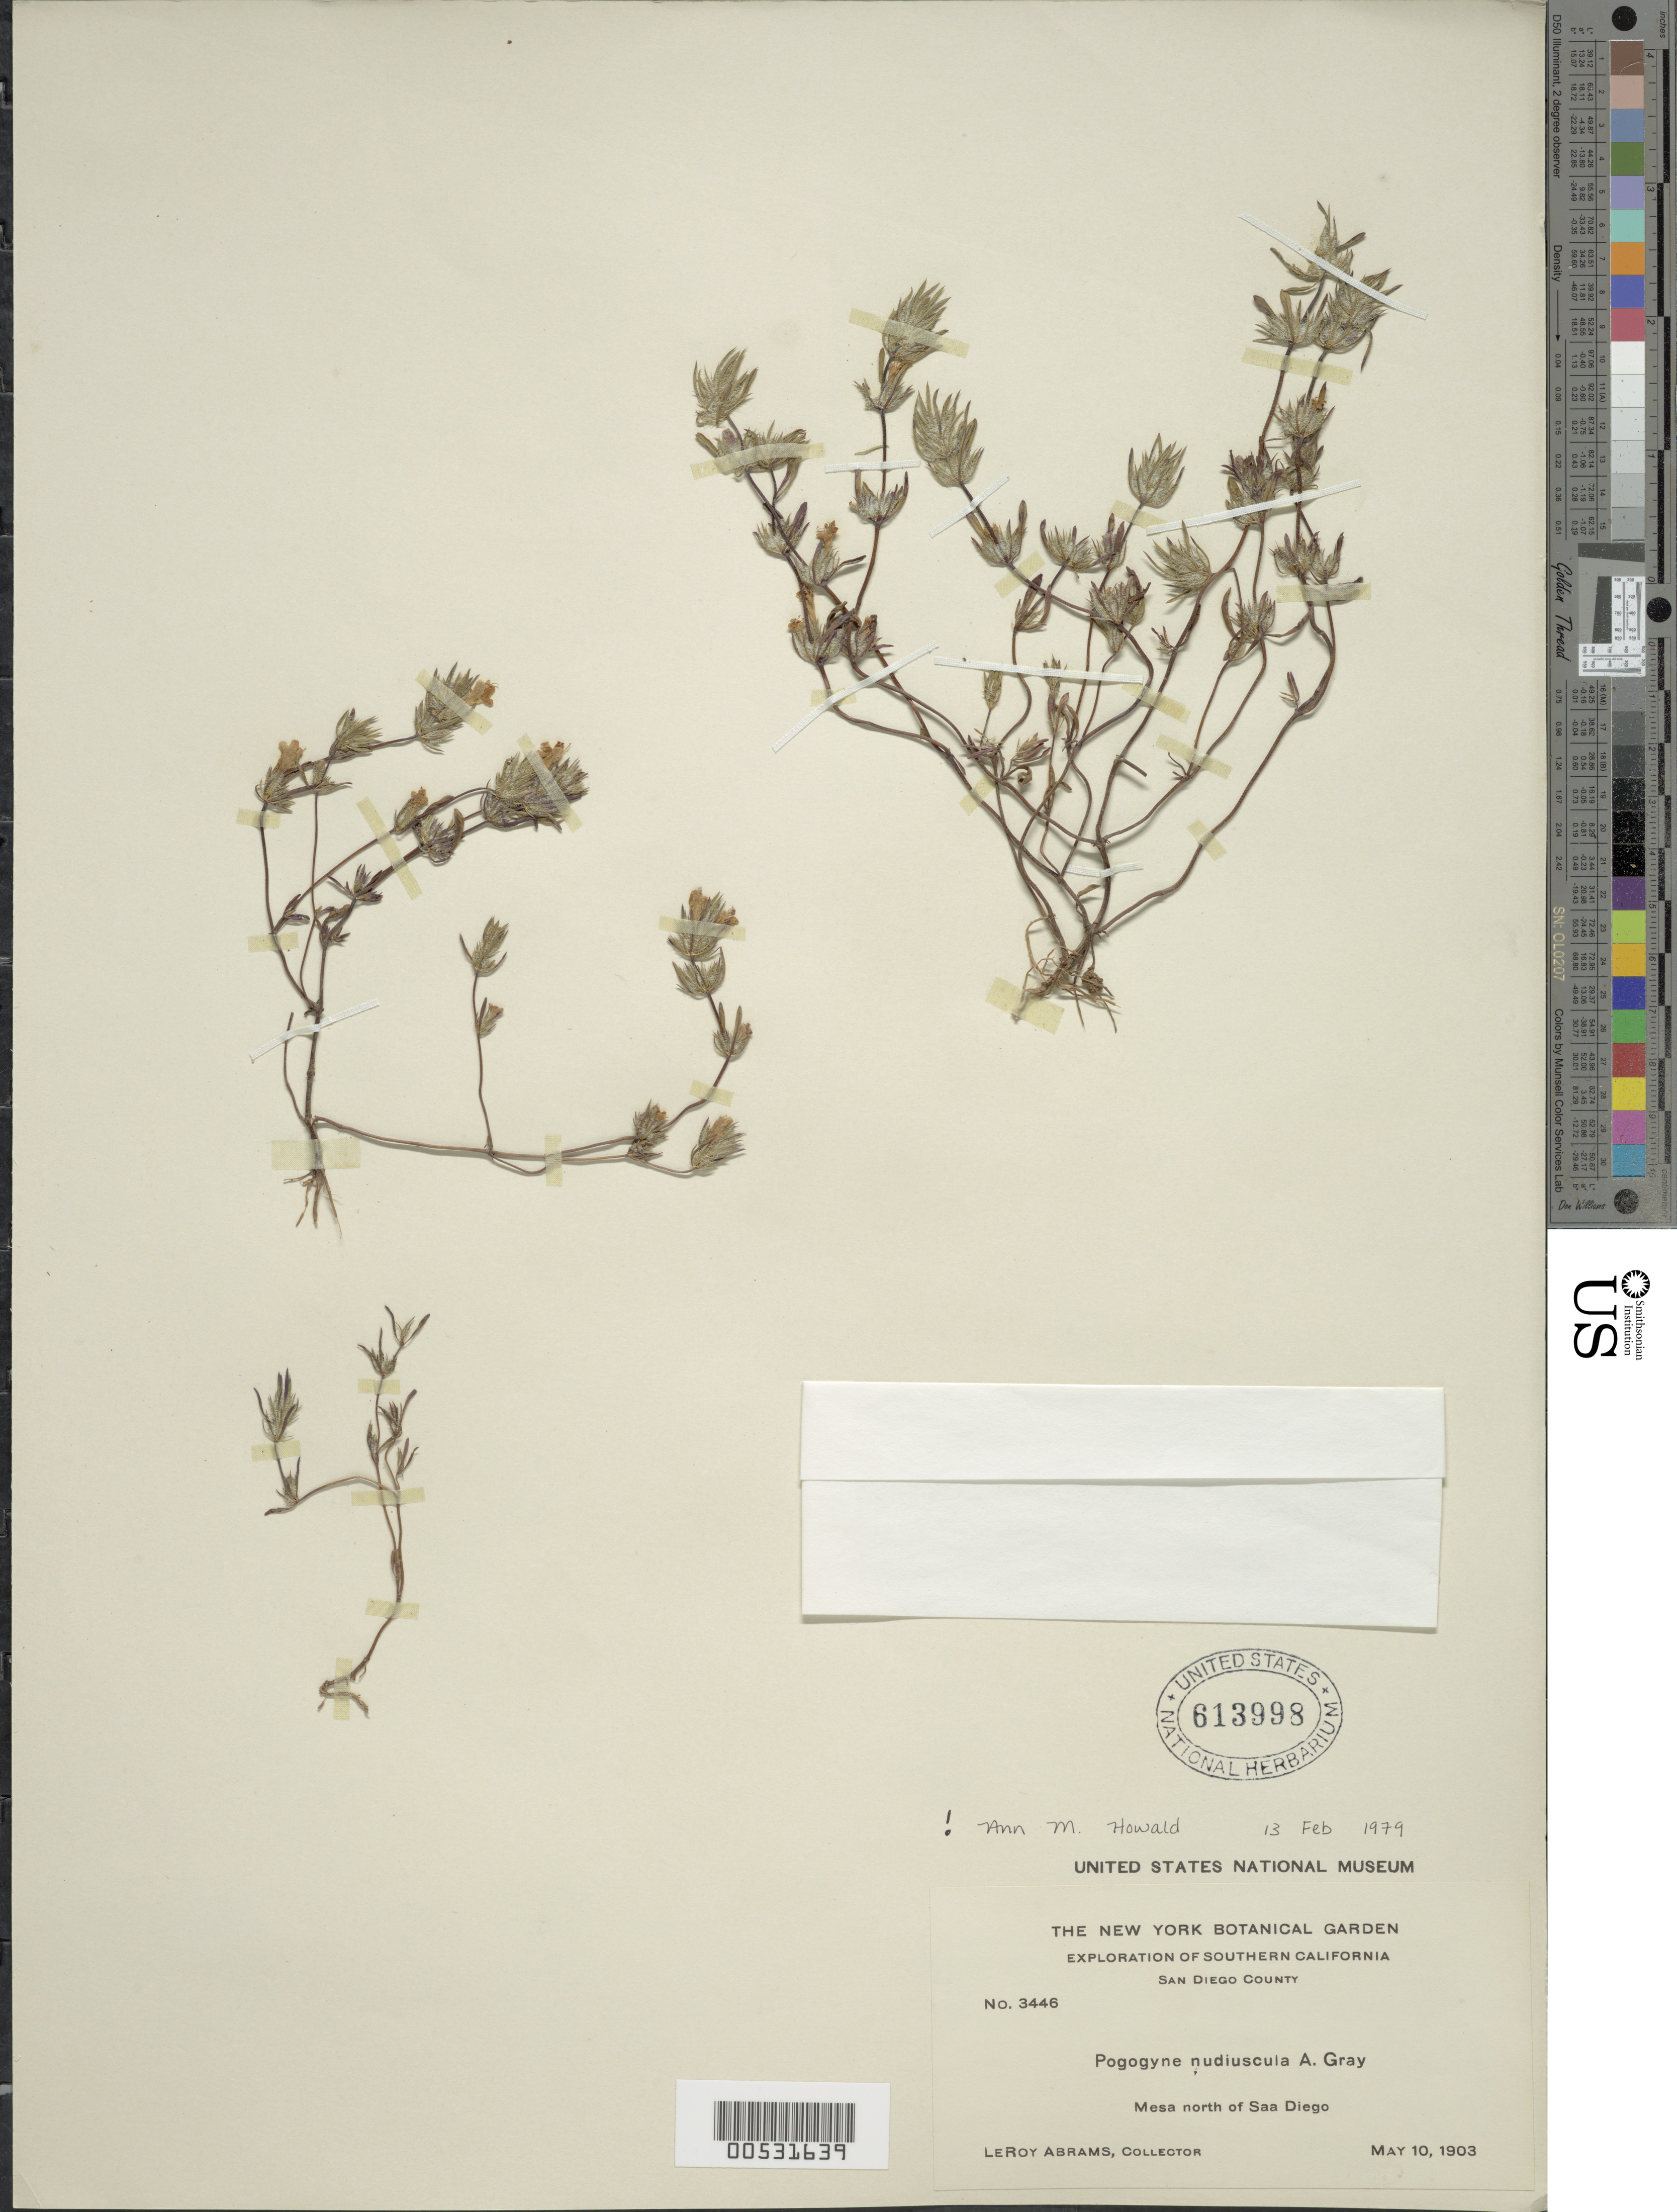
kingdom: Plantae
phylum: Tracheophyta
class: Magnoliopsida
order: Lamiales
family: Lamiaceae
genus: Pogogyne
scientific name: Pogogyne nudiuscula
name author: A. Gray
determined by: Howald, A. M.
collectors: L. Abrams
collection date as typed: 10 May 1903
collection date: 1903-05-10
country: United States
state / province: California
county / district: San Diego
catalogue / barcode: US 613998